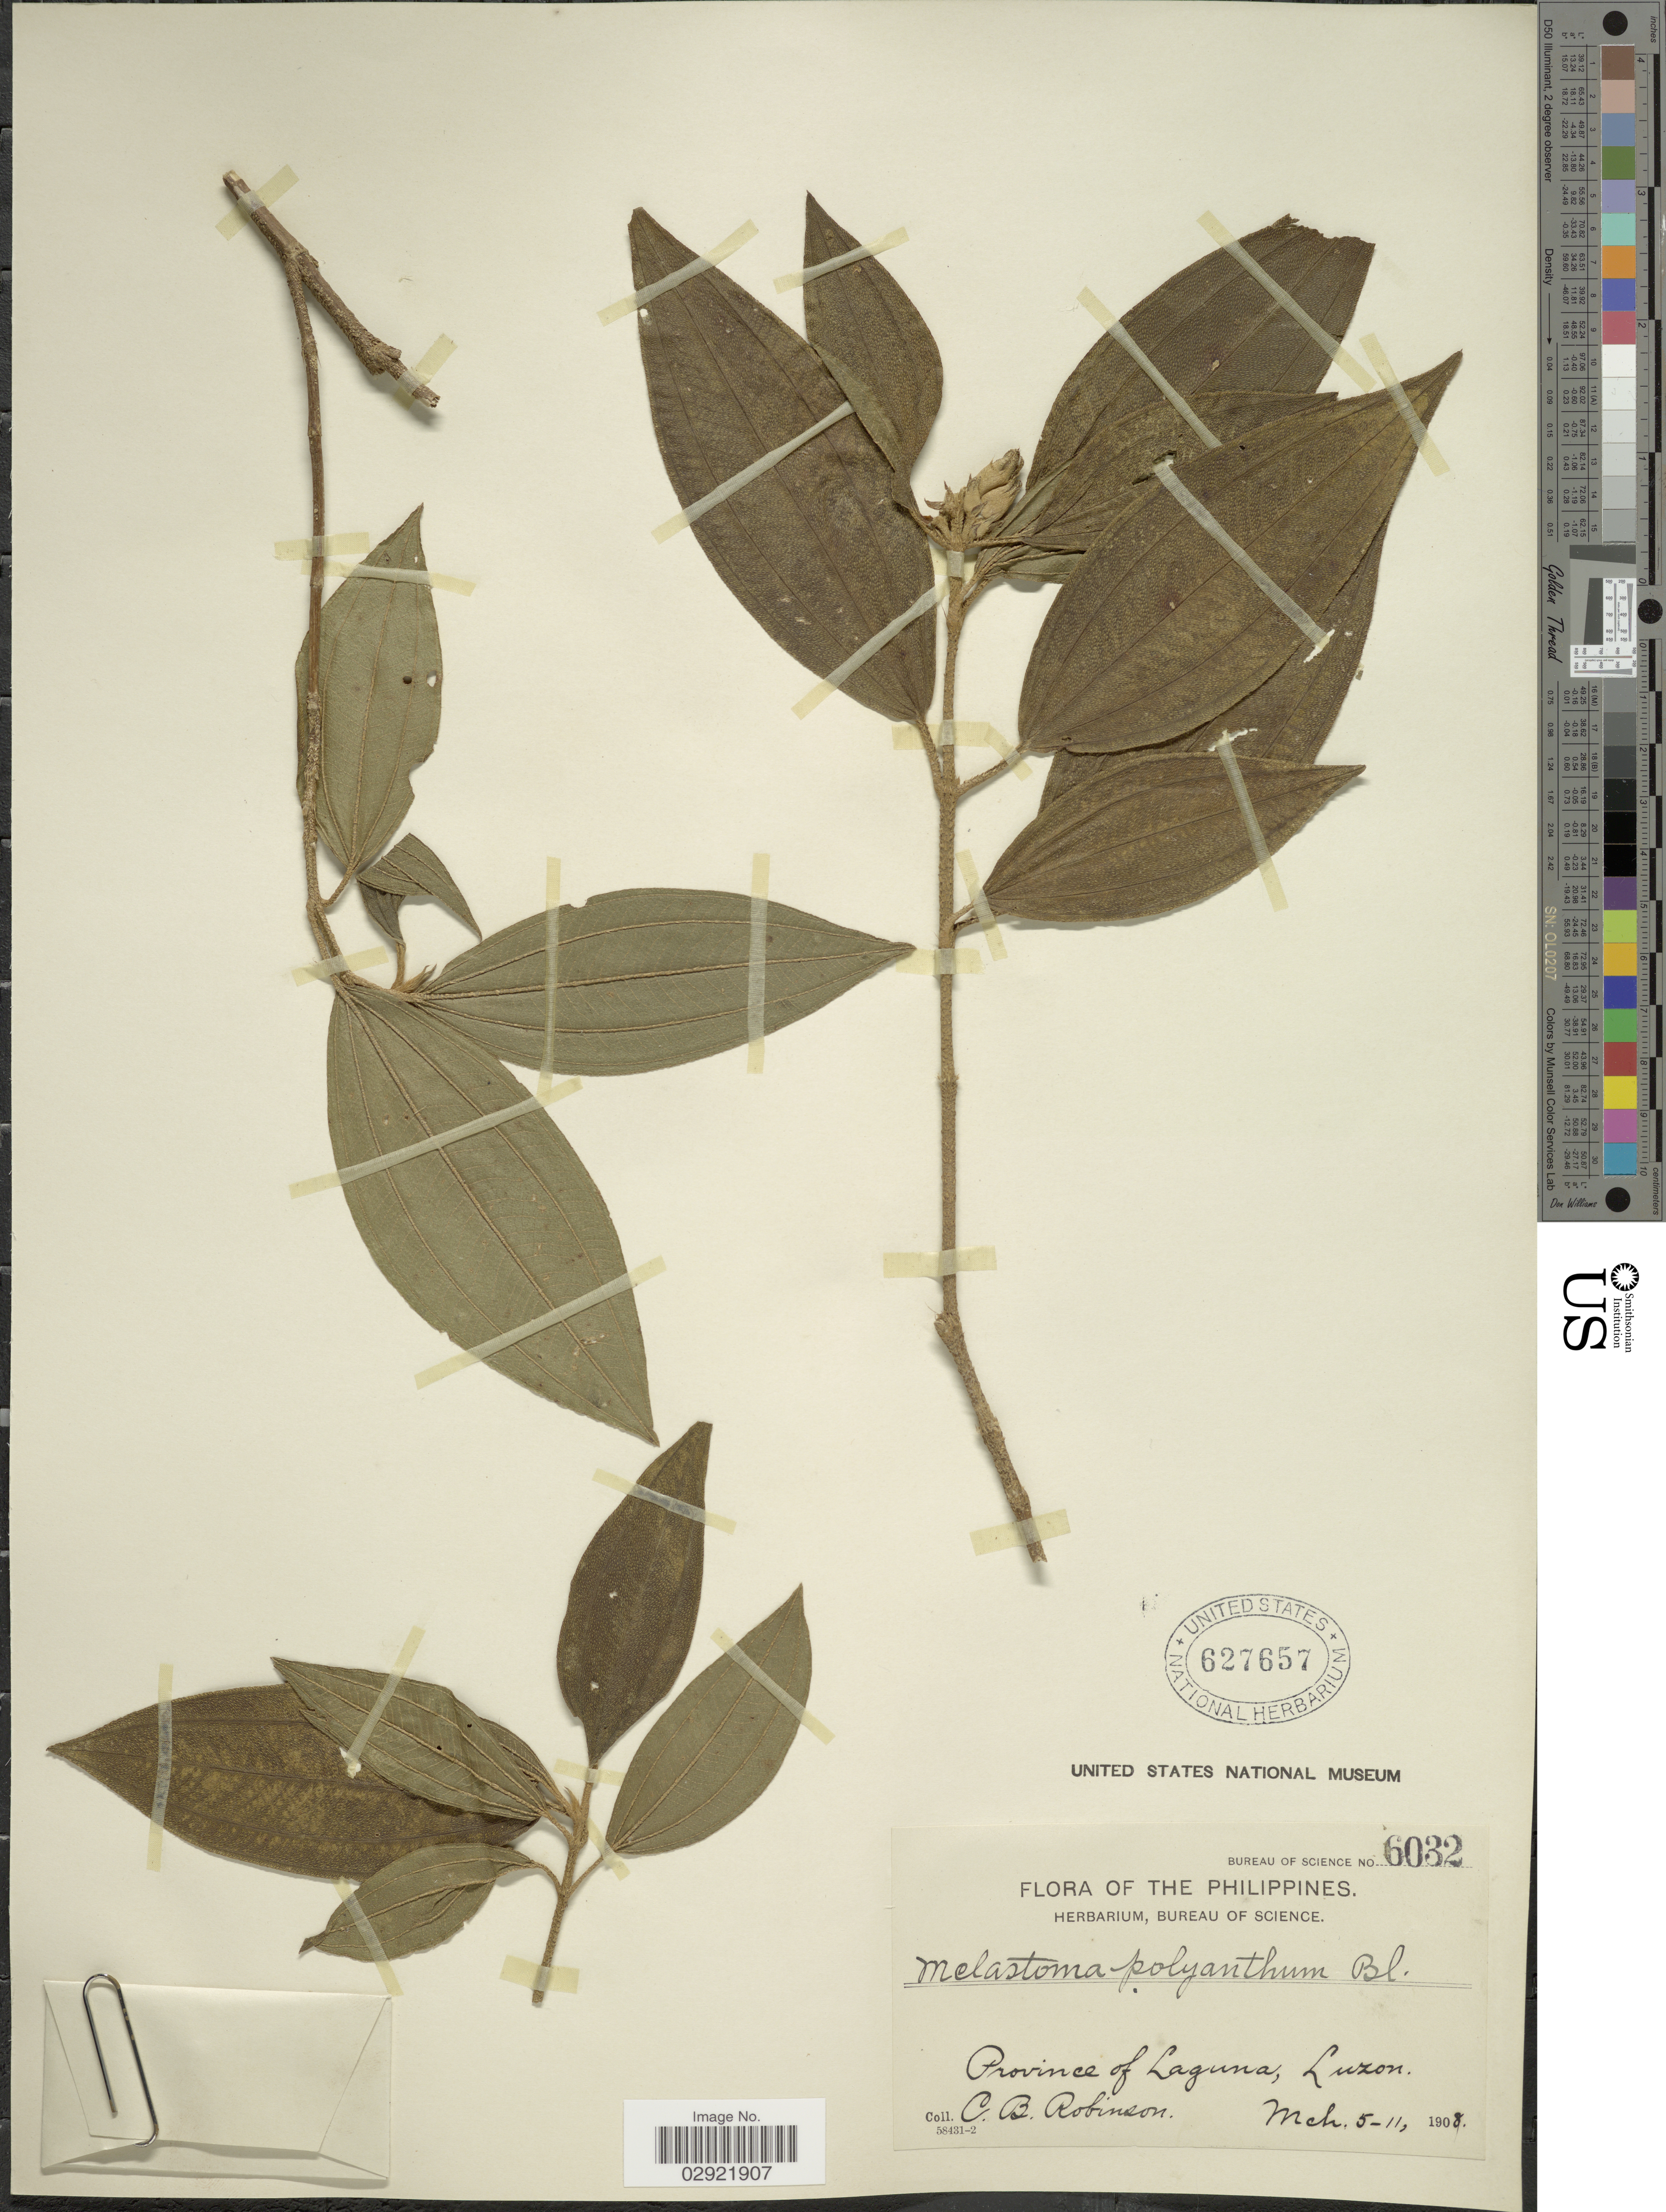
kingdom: Plantae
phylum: Tracheophyta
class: Magnoliopsida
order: Myrtales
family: Melastomataceae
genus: Melastoma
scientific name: Melastoma malabathricum subsp. malabathricum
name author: L.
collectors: C. Robinson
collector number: Bureau of Science 6032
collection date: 1908-03-05/1908-03-11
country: Philippines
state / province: Calabarzon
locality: Province of Laguna, Luzon.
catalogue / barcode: US 627657